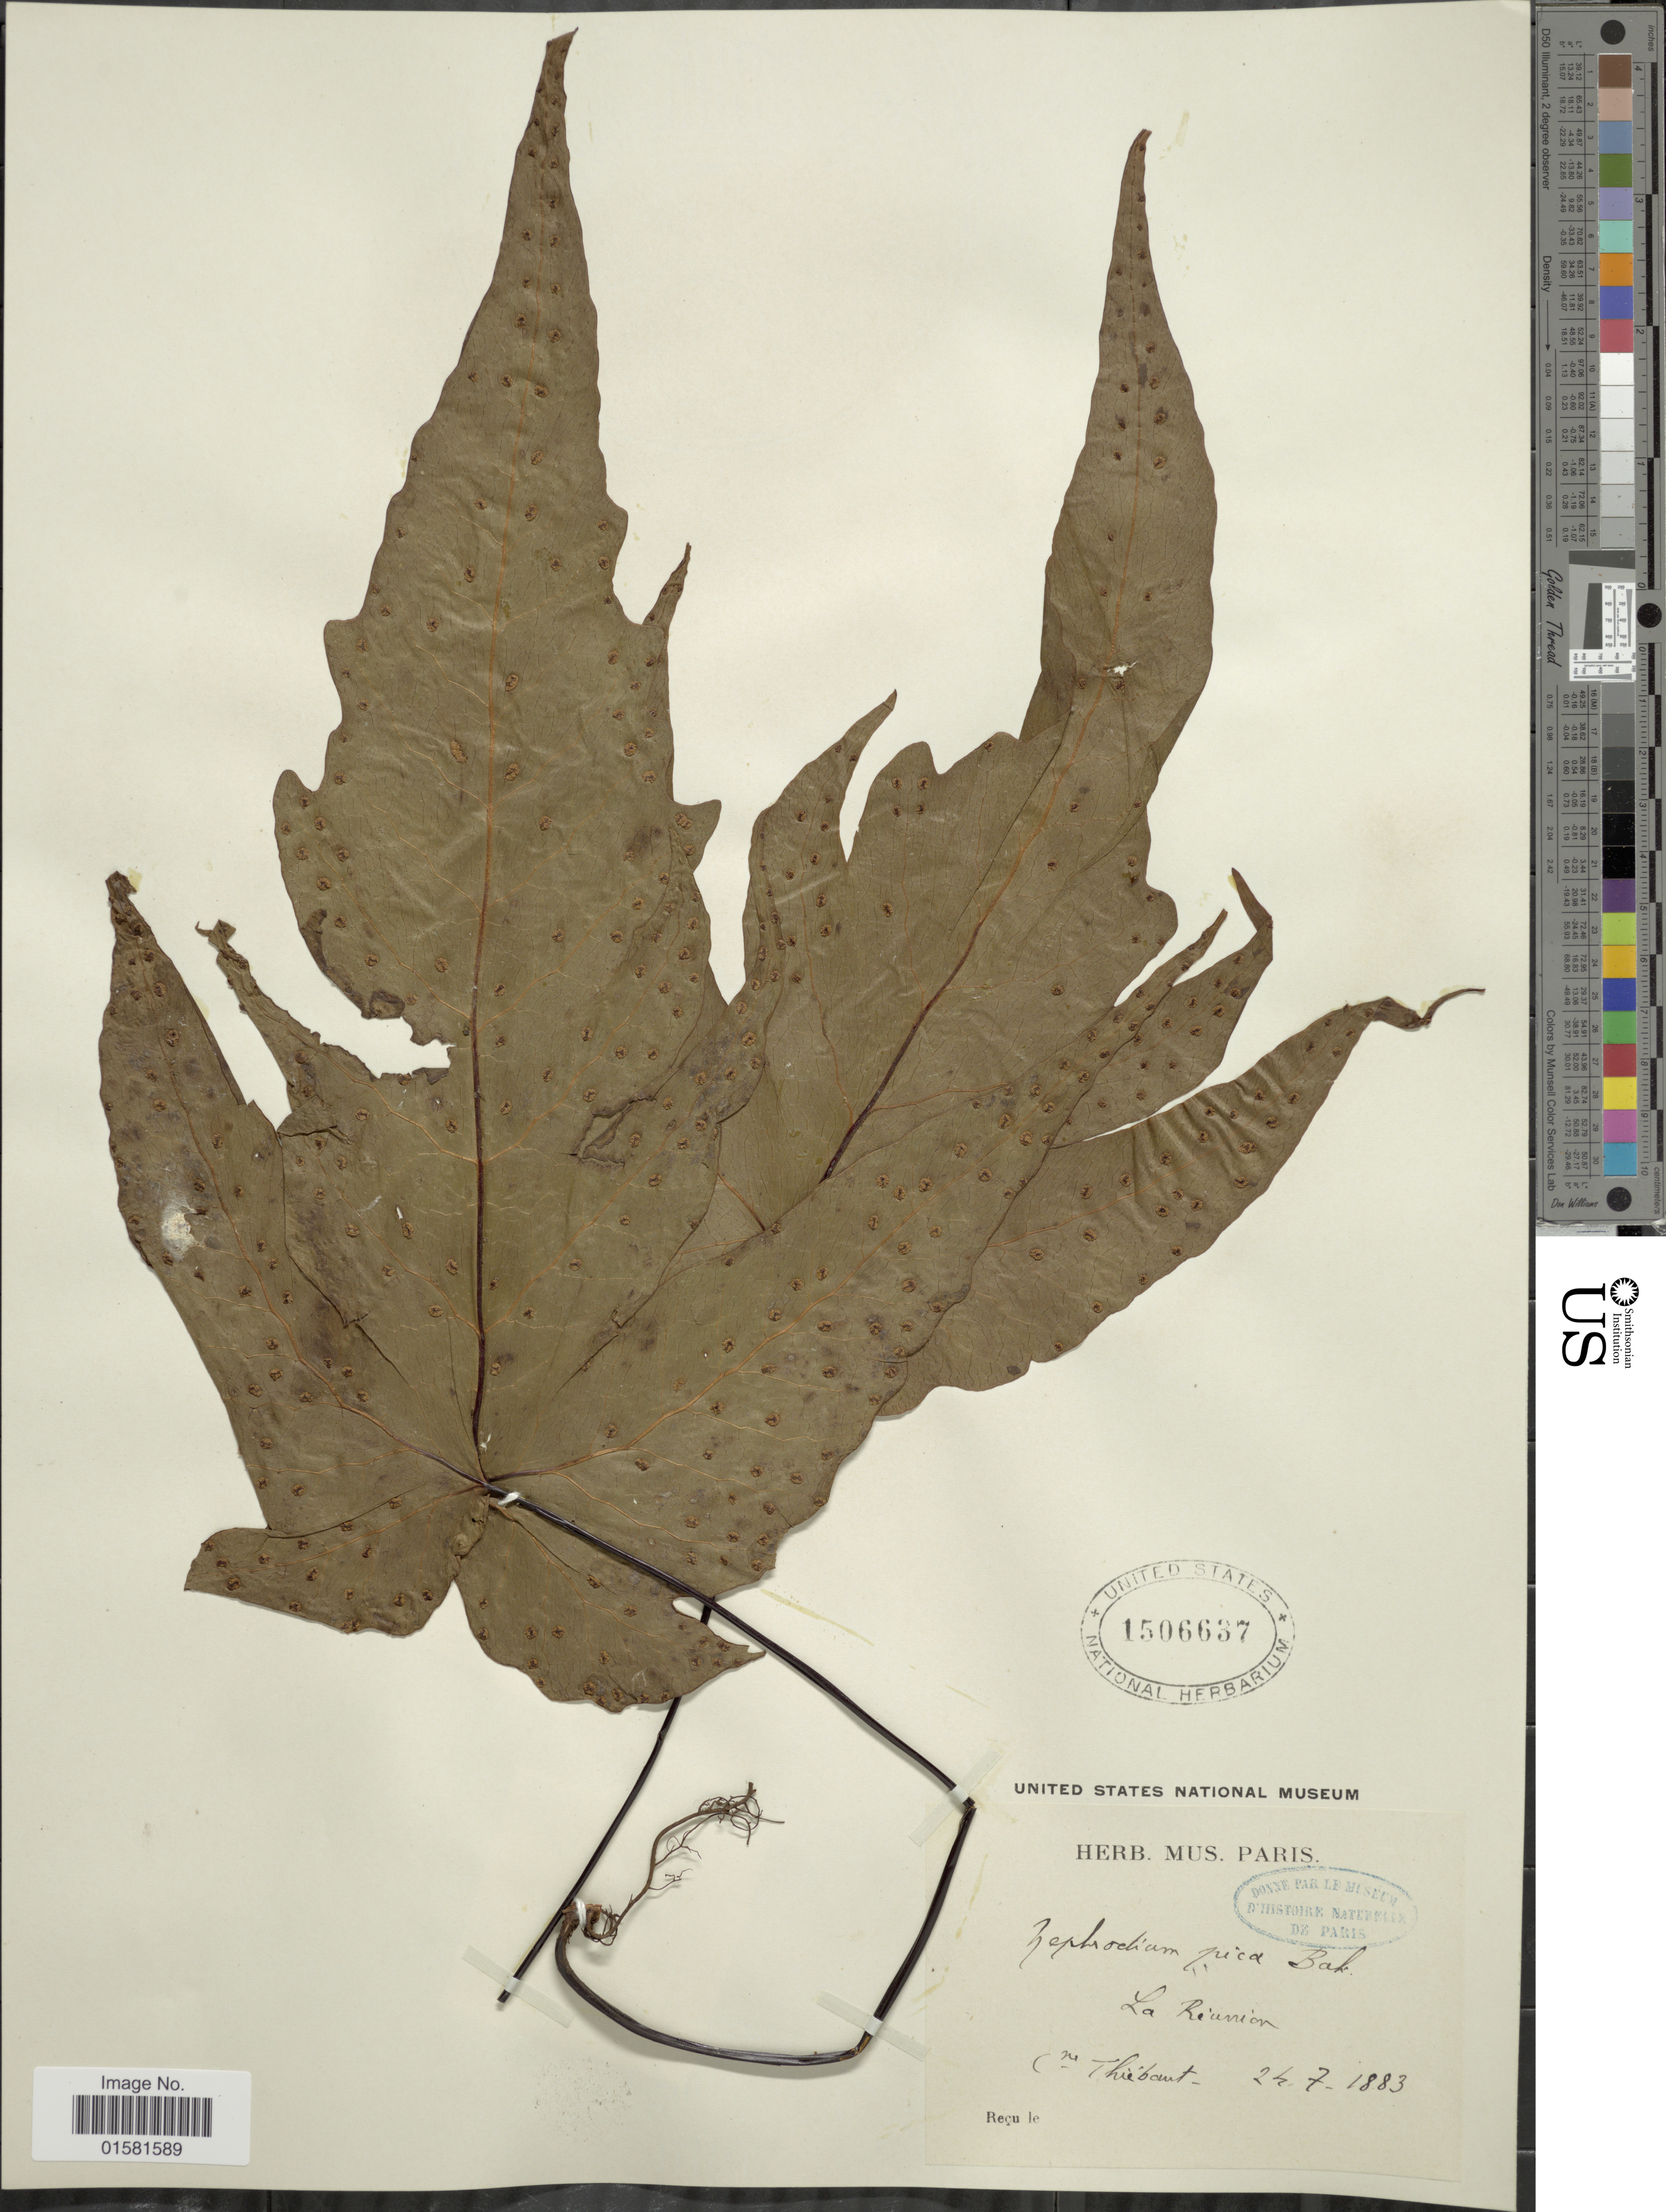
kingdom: Plantae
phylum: Tracheophyta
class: Polypodiopsida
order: Polypodiales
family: Tectariaceae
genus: Tectaria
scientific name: Tectaria pica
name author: (L. f.) C. Chr.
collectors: C. Thiebaut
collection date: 1883-07-24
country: Reunion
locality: La Reunion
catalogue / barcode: US 1506637